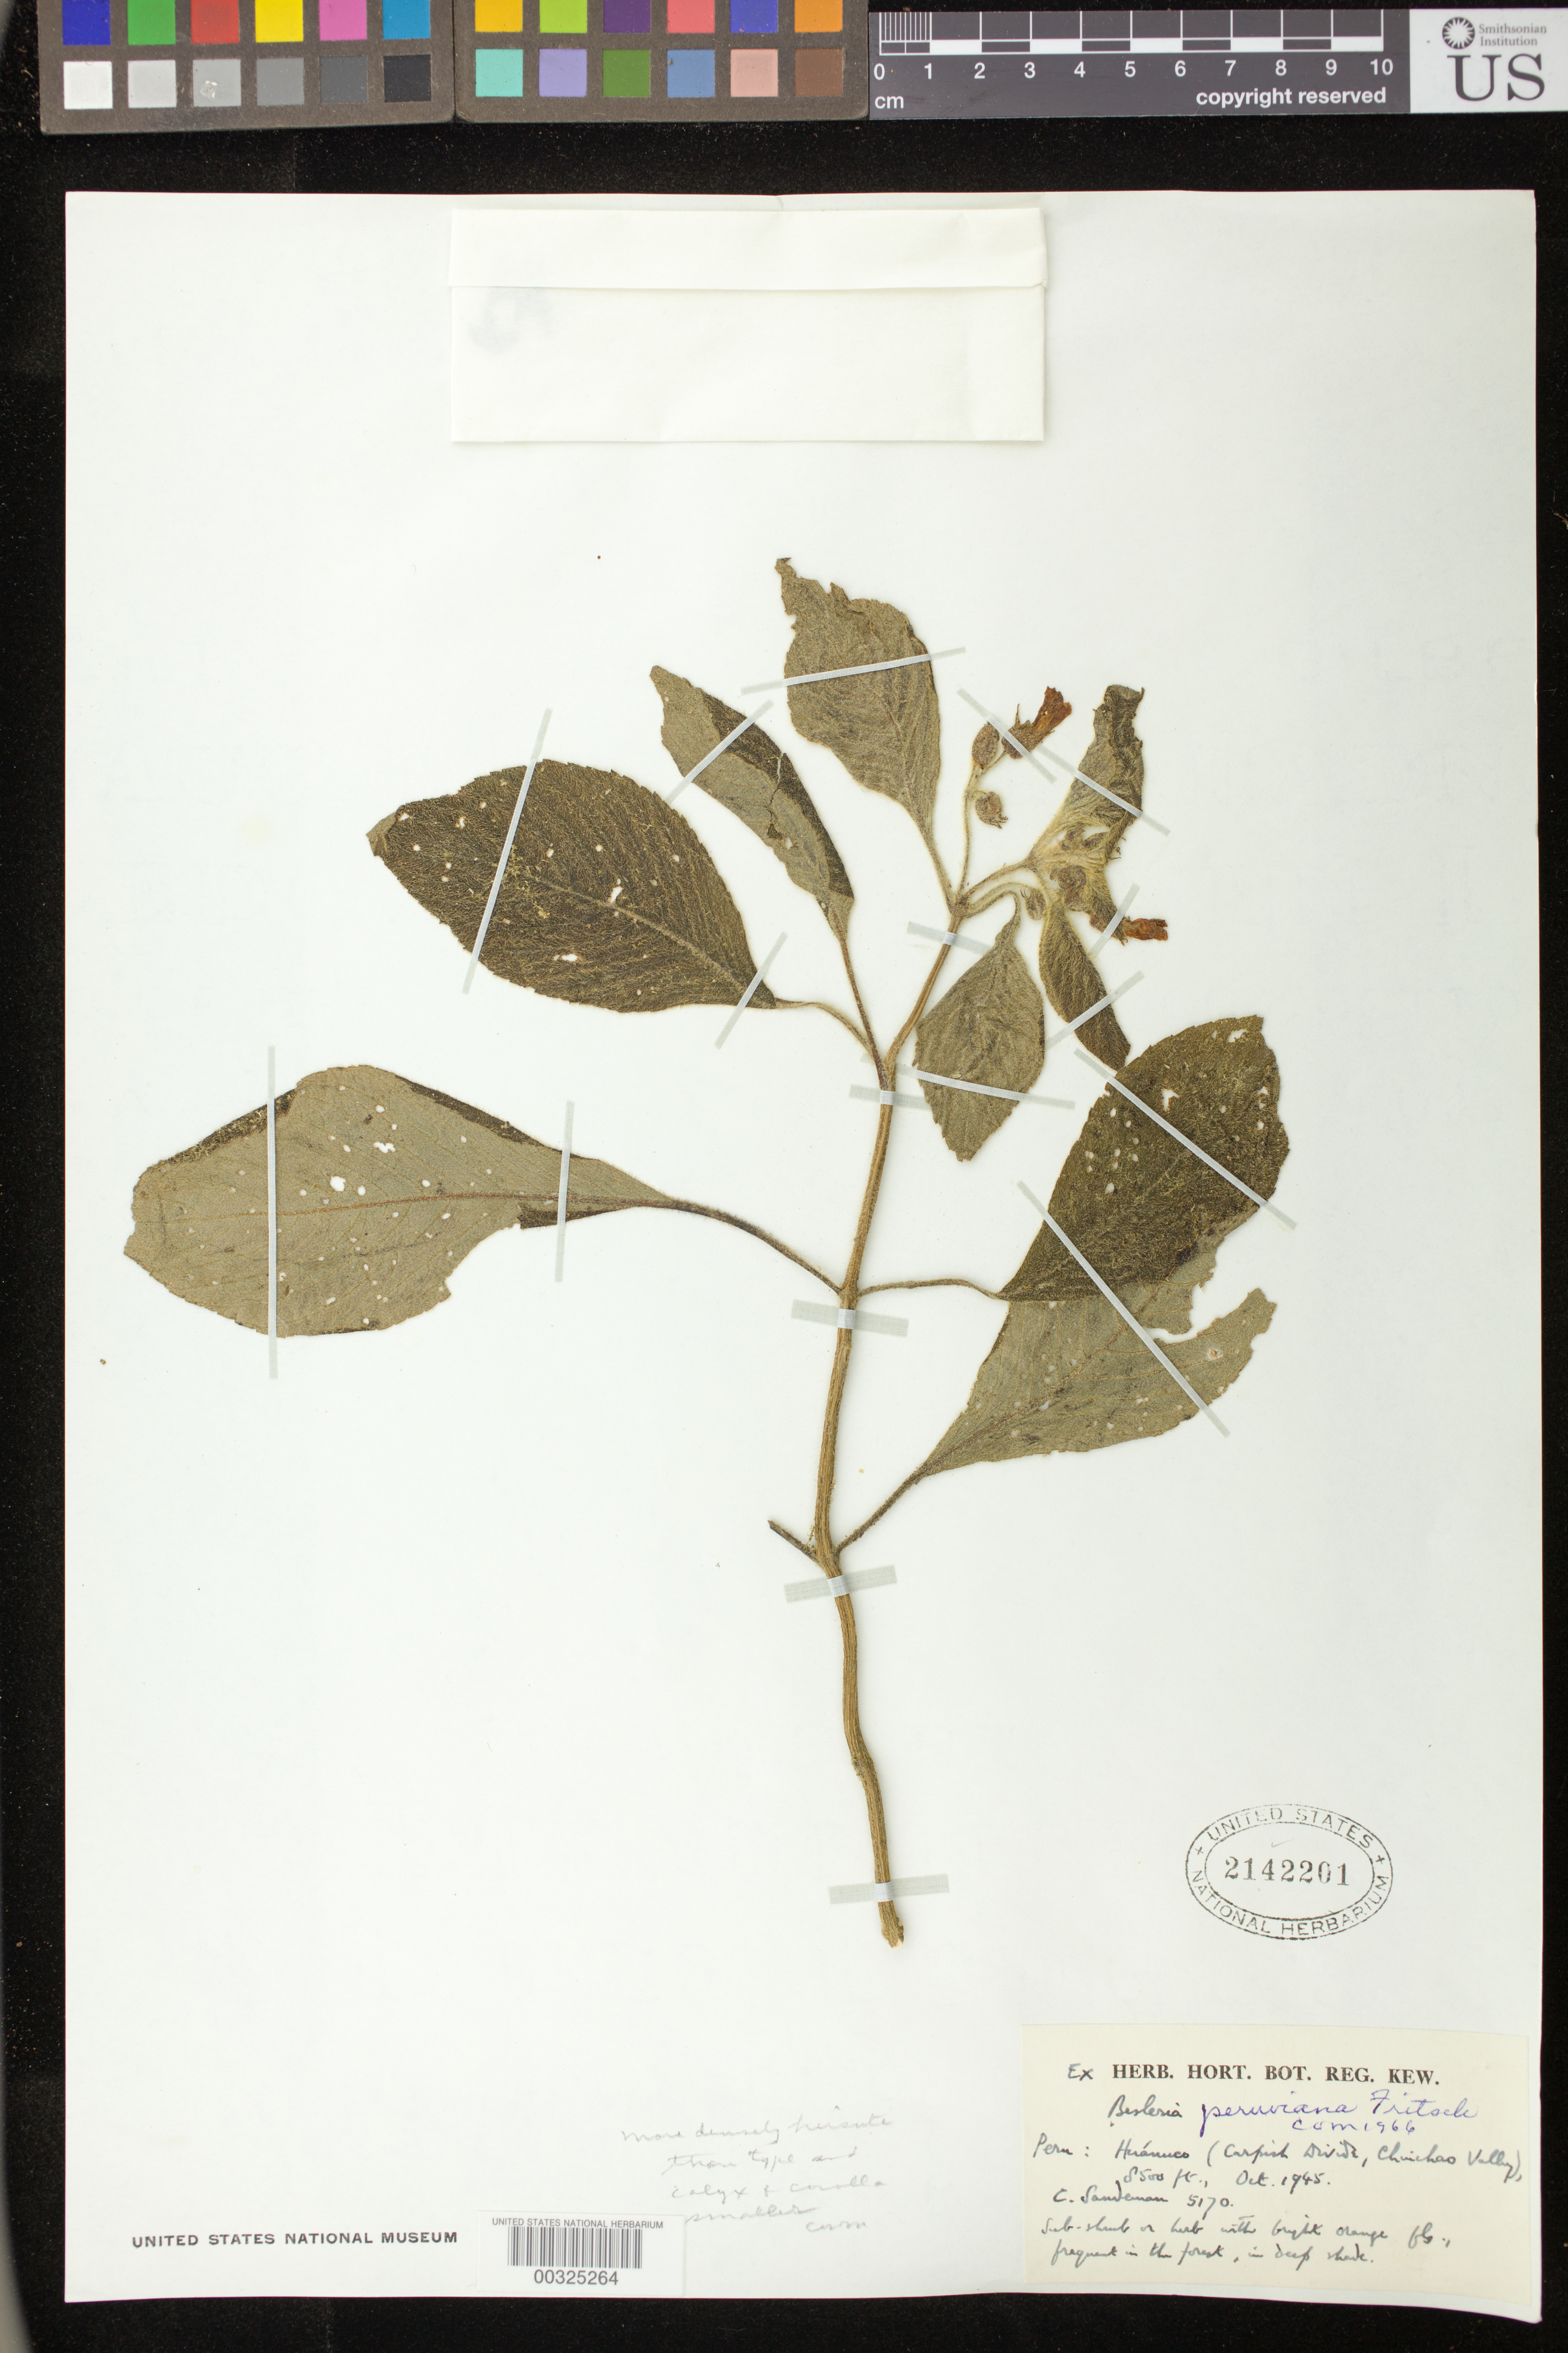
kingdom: Plantae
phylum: Tracheophyta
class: Magnoliopsida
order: Lamiales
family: Gesneriaceae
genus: Besleria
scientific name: Besleria peruviana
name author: Fritsch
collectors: C. Sandeman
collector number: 5170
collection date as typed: Oct 1945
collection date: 1945-10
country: Peru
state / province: Huánuco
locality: Carpish Divide, Chuichao Valley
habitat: frequent in the forest, in deep shade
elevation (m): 2591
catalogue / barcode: US 2142201